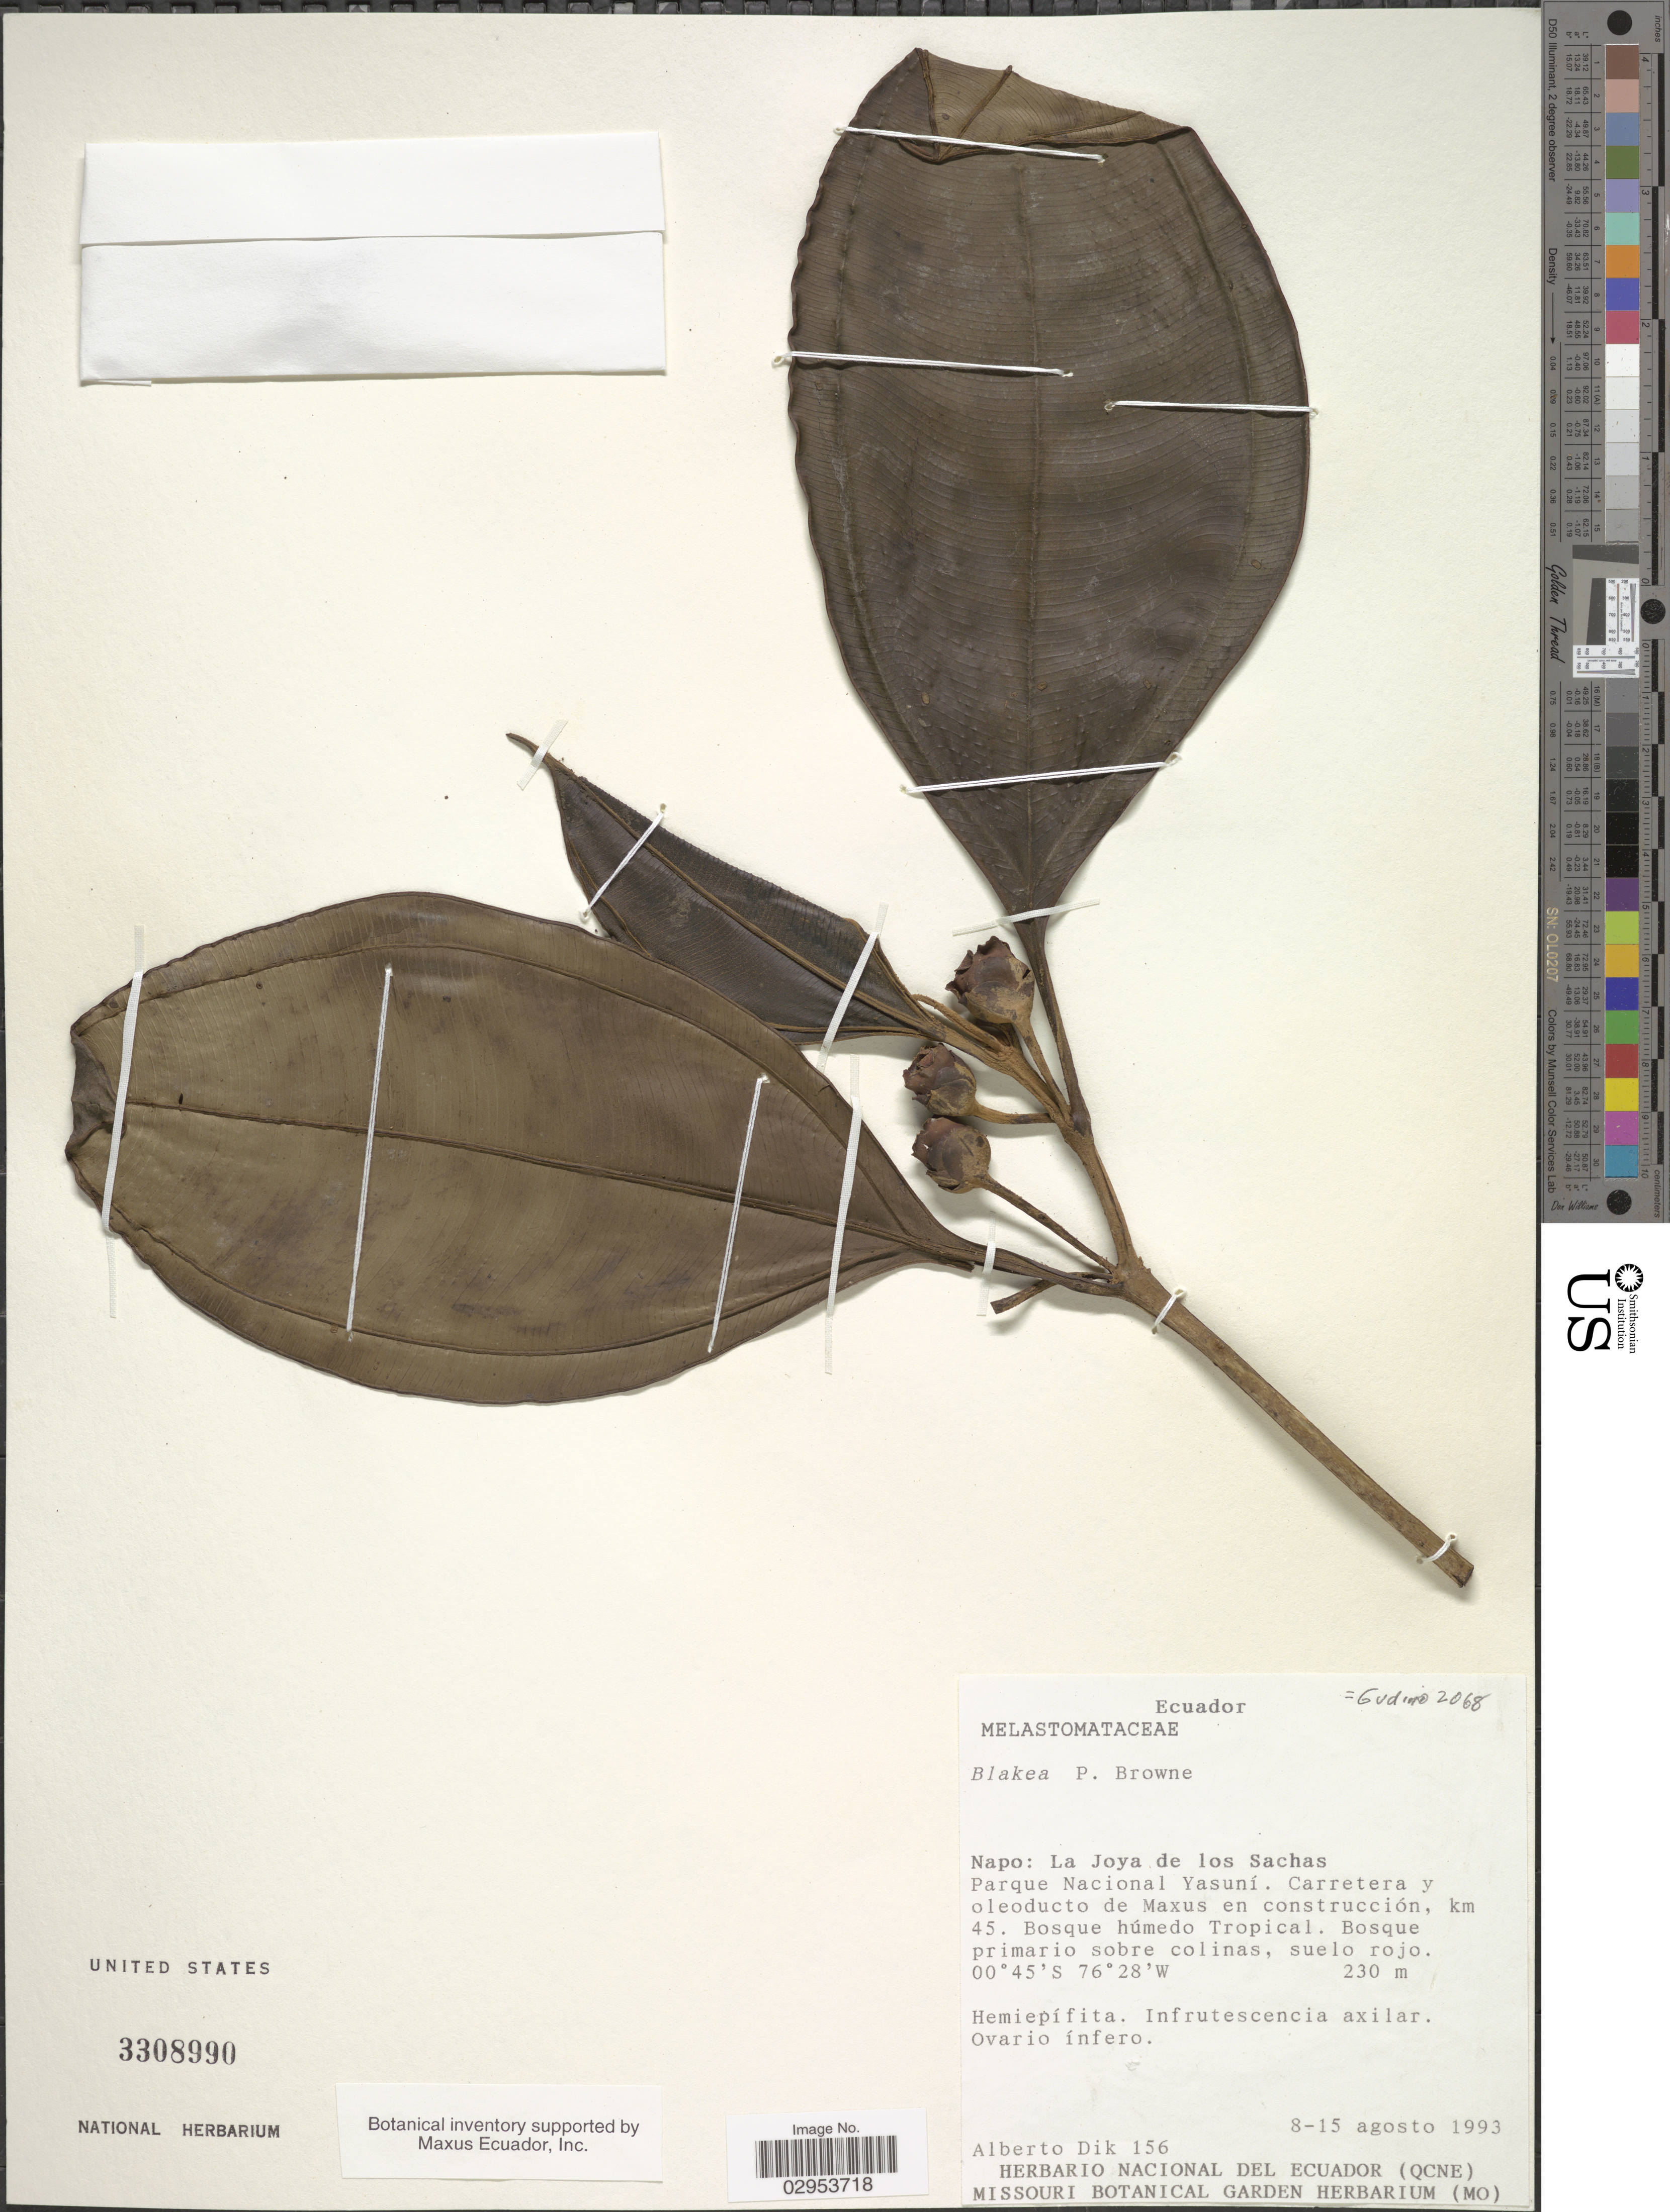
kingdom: Plantae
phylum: Tracheophyta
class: Magnoliopsida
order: Myrtales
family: Melastomataceae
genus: Blakea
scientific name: Blakea sp.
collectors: A. Dik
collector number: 156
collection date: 1993-08-08/1993-08-15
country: Ecuador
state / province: Napo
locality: La Joya de los Sachas. Parque Nacional Yasuní. Carretera y oleoducto de Maxus en construcción, km 45.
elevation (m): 230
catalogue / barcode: US 3308990